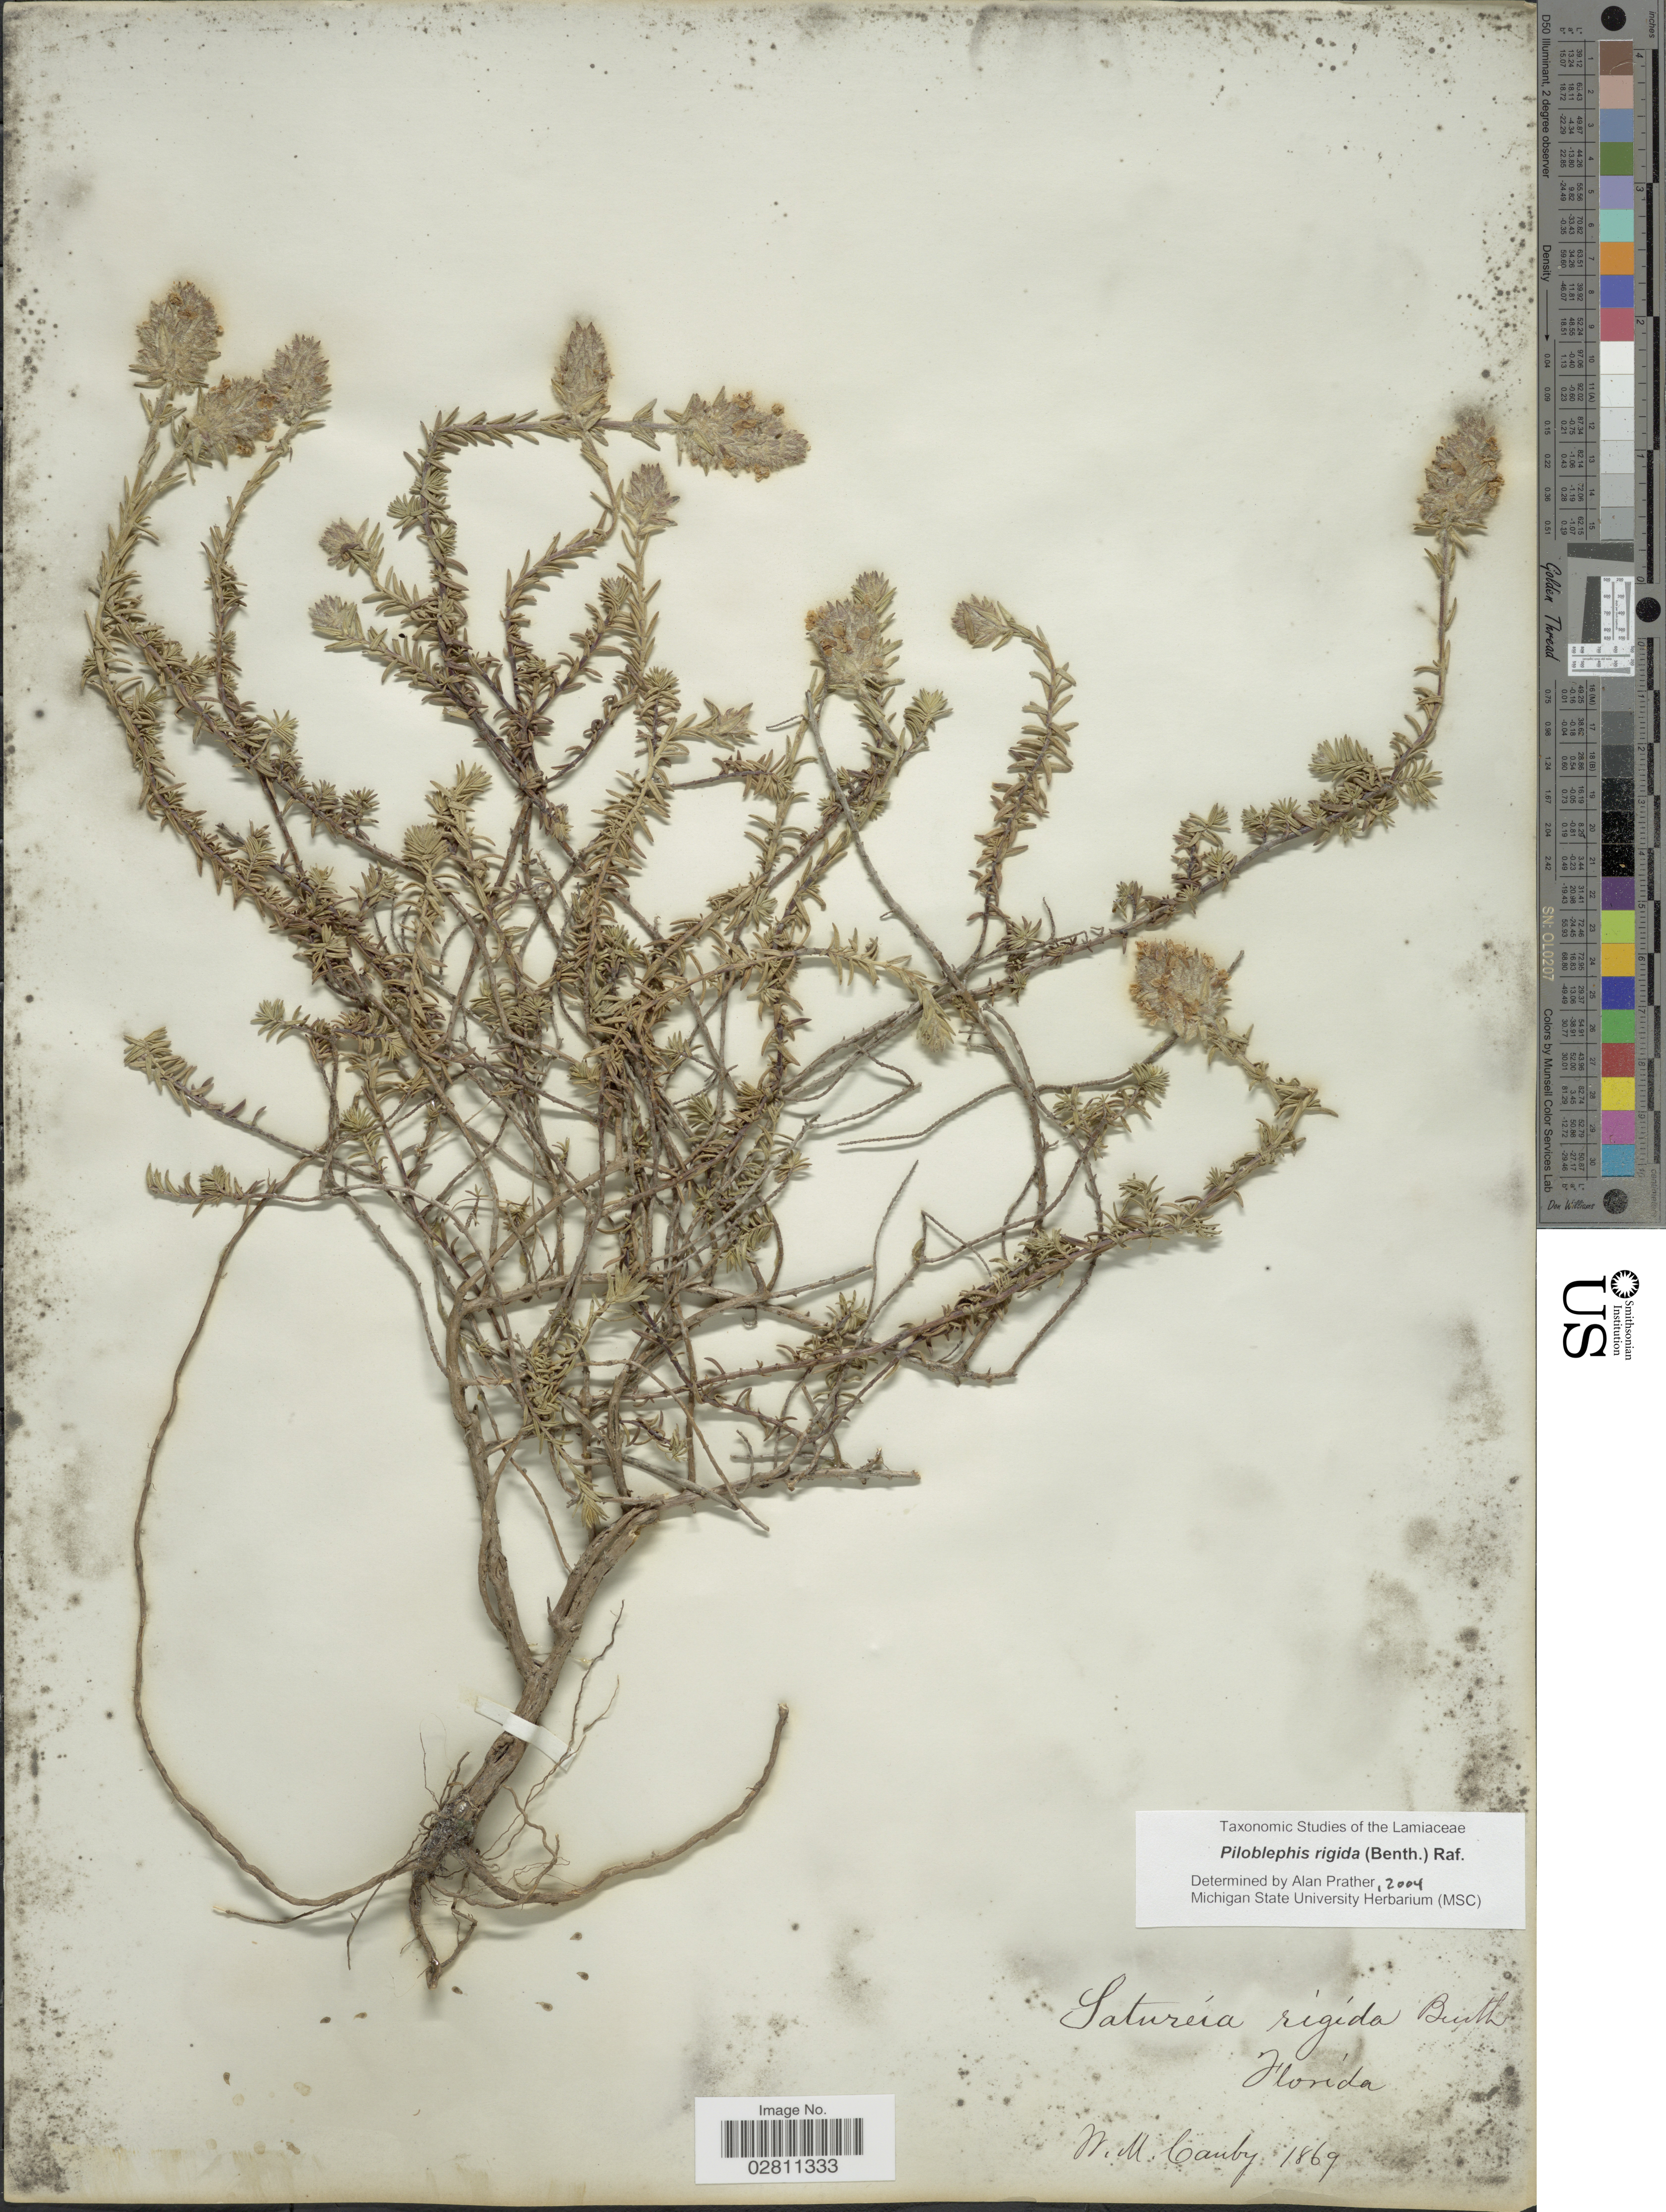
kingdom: Plantae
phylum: Tracheophyta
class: Magnoliopsida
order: Lamiales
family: Lamiaceae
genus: Piloblephis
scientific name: Piloblephis rigida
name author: (Bartram ex Benth.) Raf.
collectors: W. M. Canby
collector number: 1869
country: United States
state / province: Florida